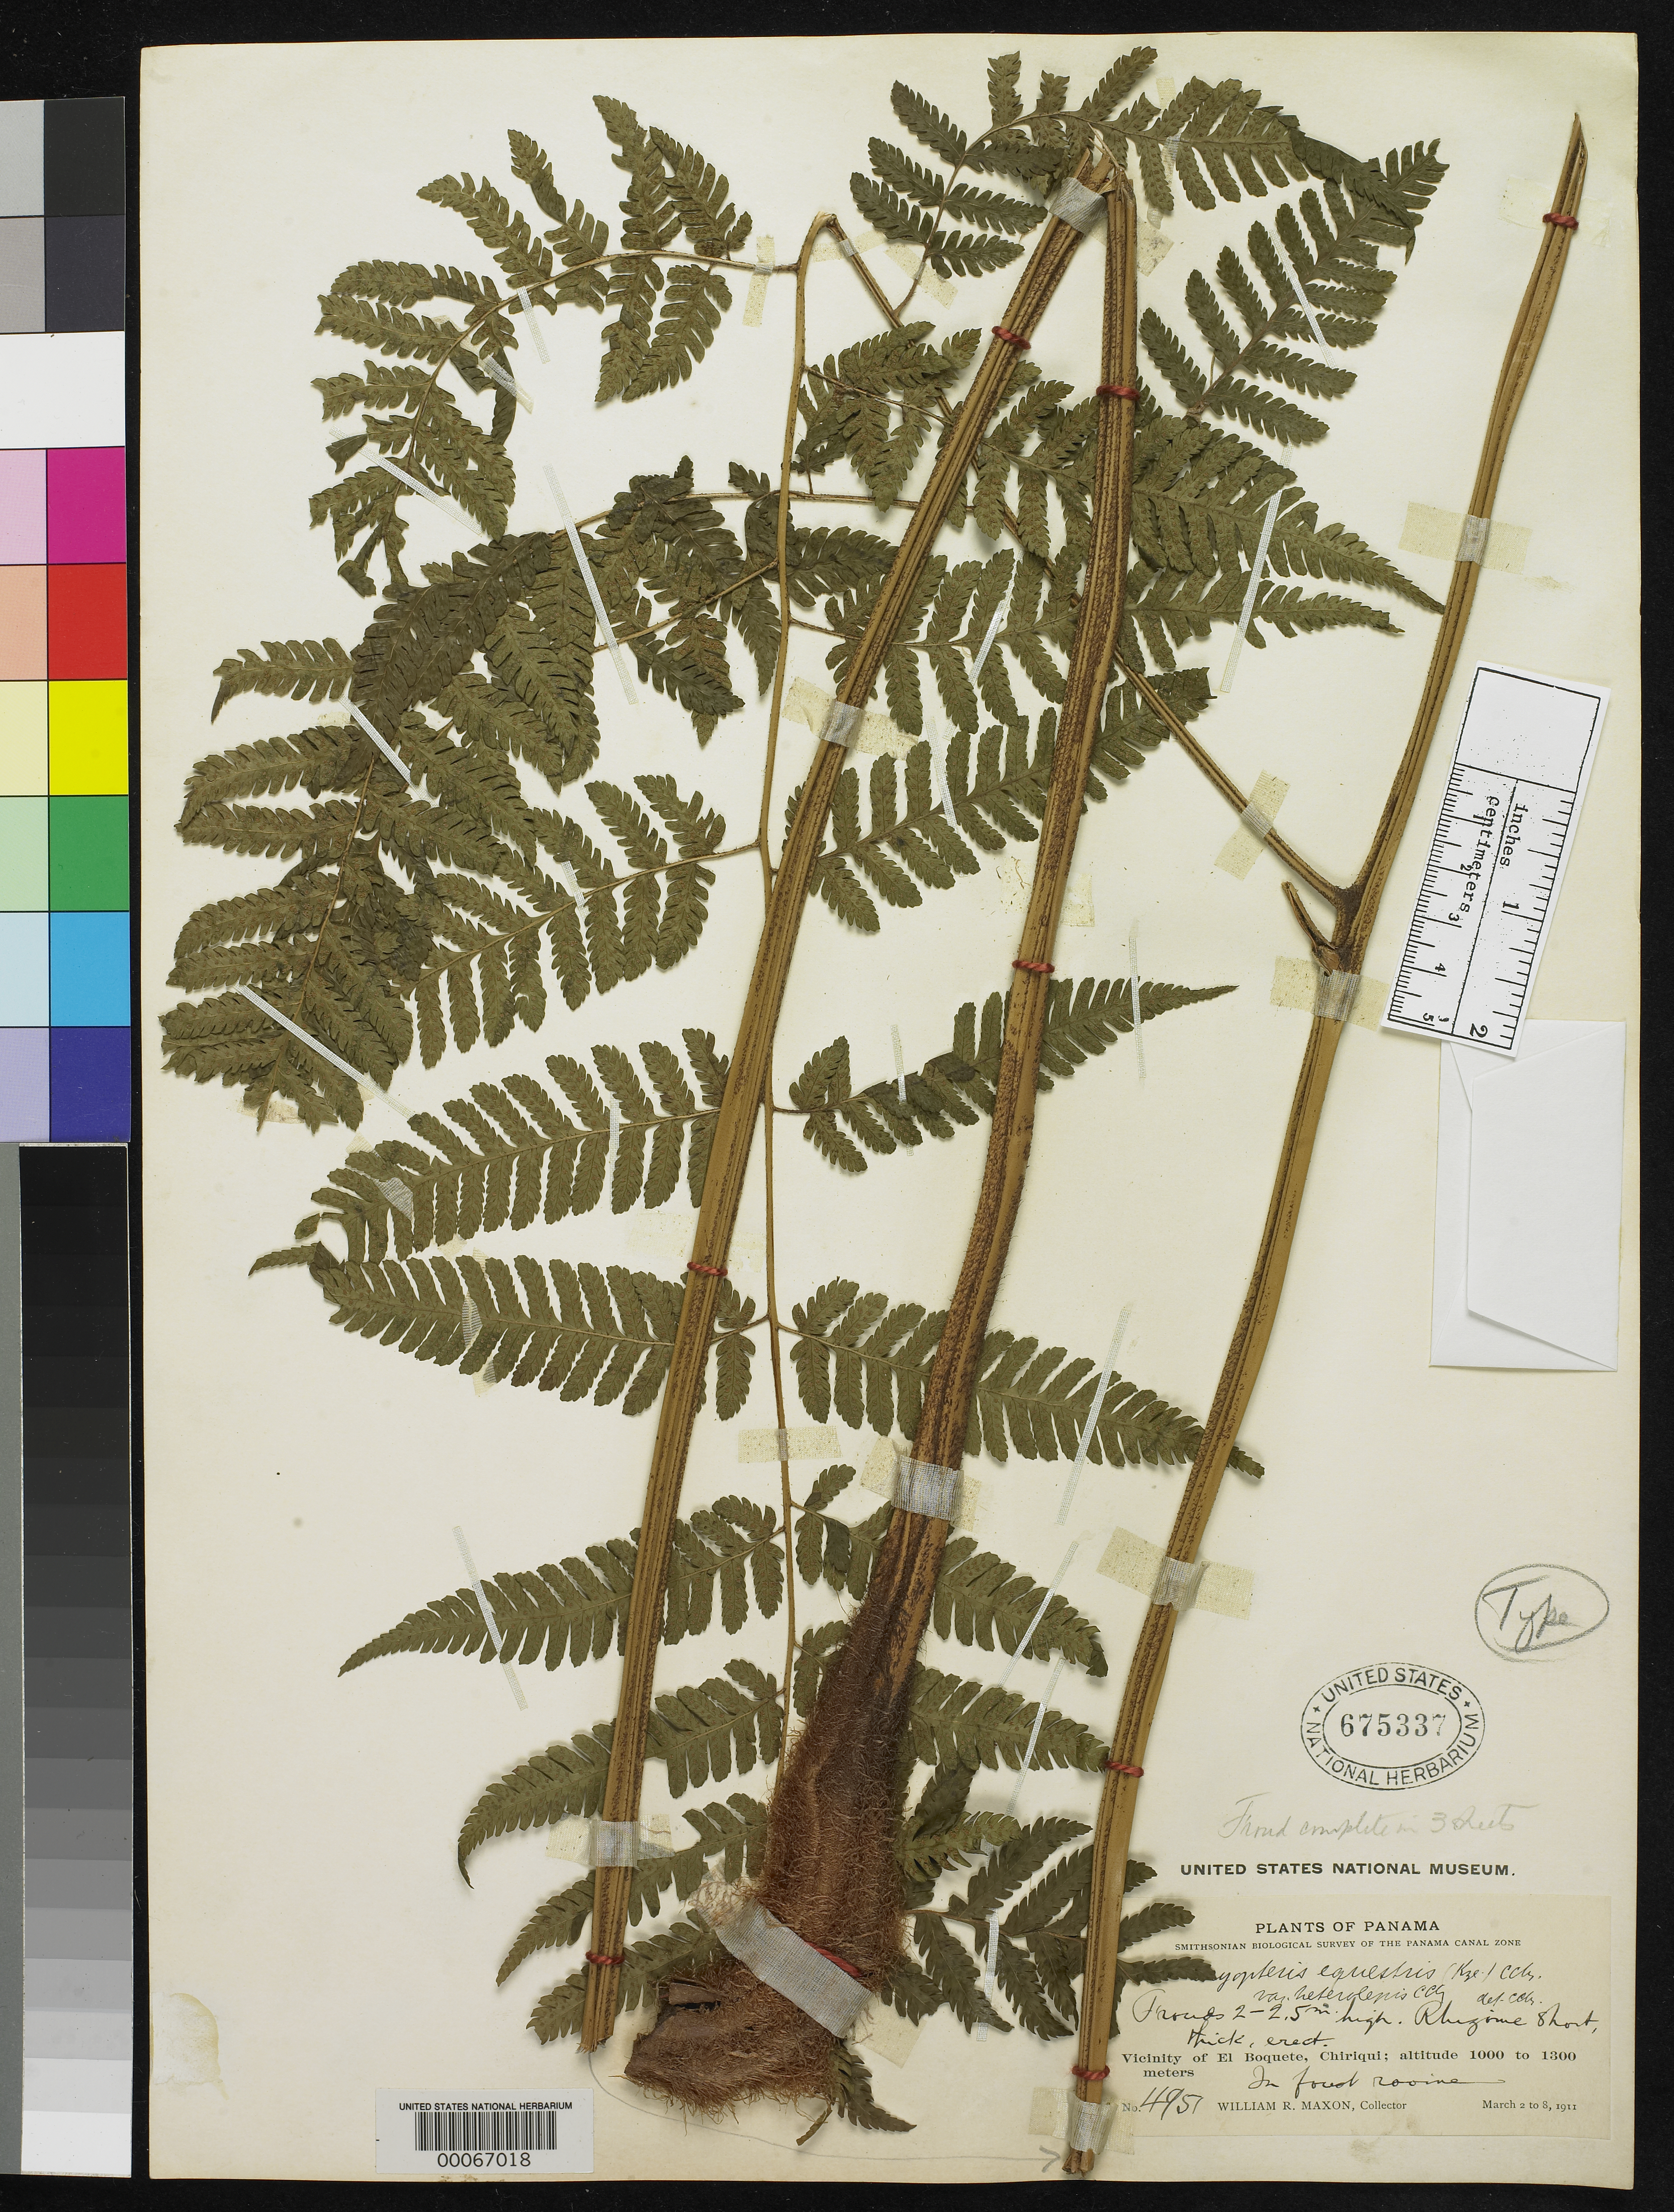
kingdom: Plantae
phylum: Tracheophyta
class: Polypodiopsida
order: Polypodiales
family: Dryopteridaceae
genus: Dryopteris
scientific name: Dryopteris equestris var. heterolepis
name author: C. Chr.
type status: Holotype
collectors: W. R. Maxon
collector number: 4951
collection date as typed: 02 Mar 1911 to 08 Mar 1911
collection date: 1911-03-02/1911-03-08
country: Panama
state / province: Chiriquí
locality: Vicinity of el Boquete.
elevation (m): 1000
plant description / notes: "Frond complete in 3 sheets"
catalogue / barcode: US 675337